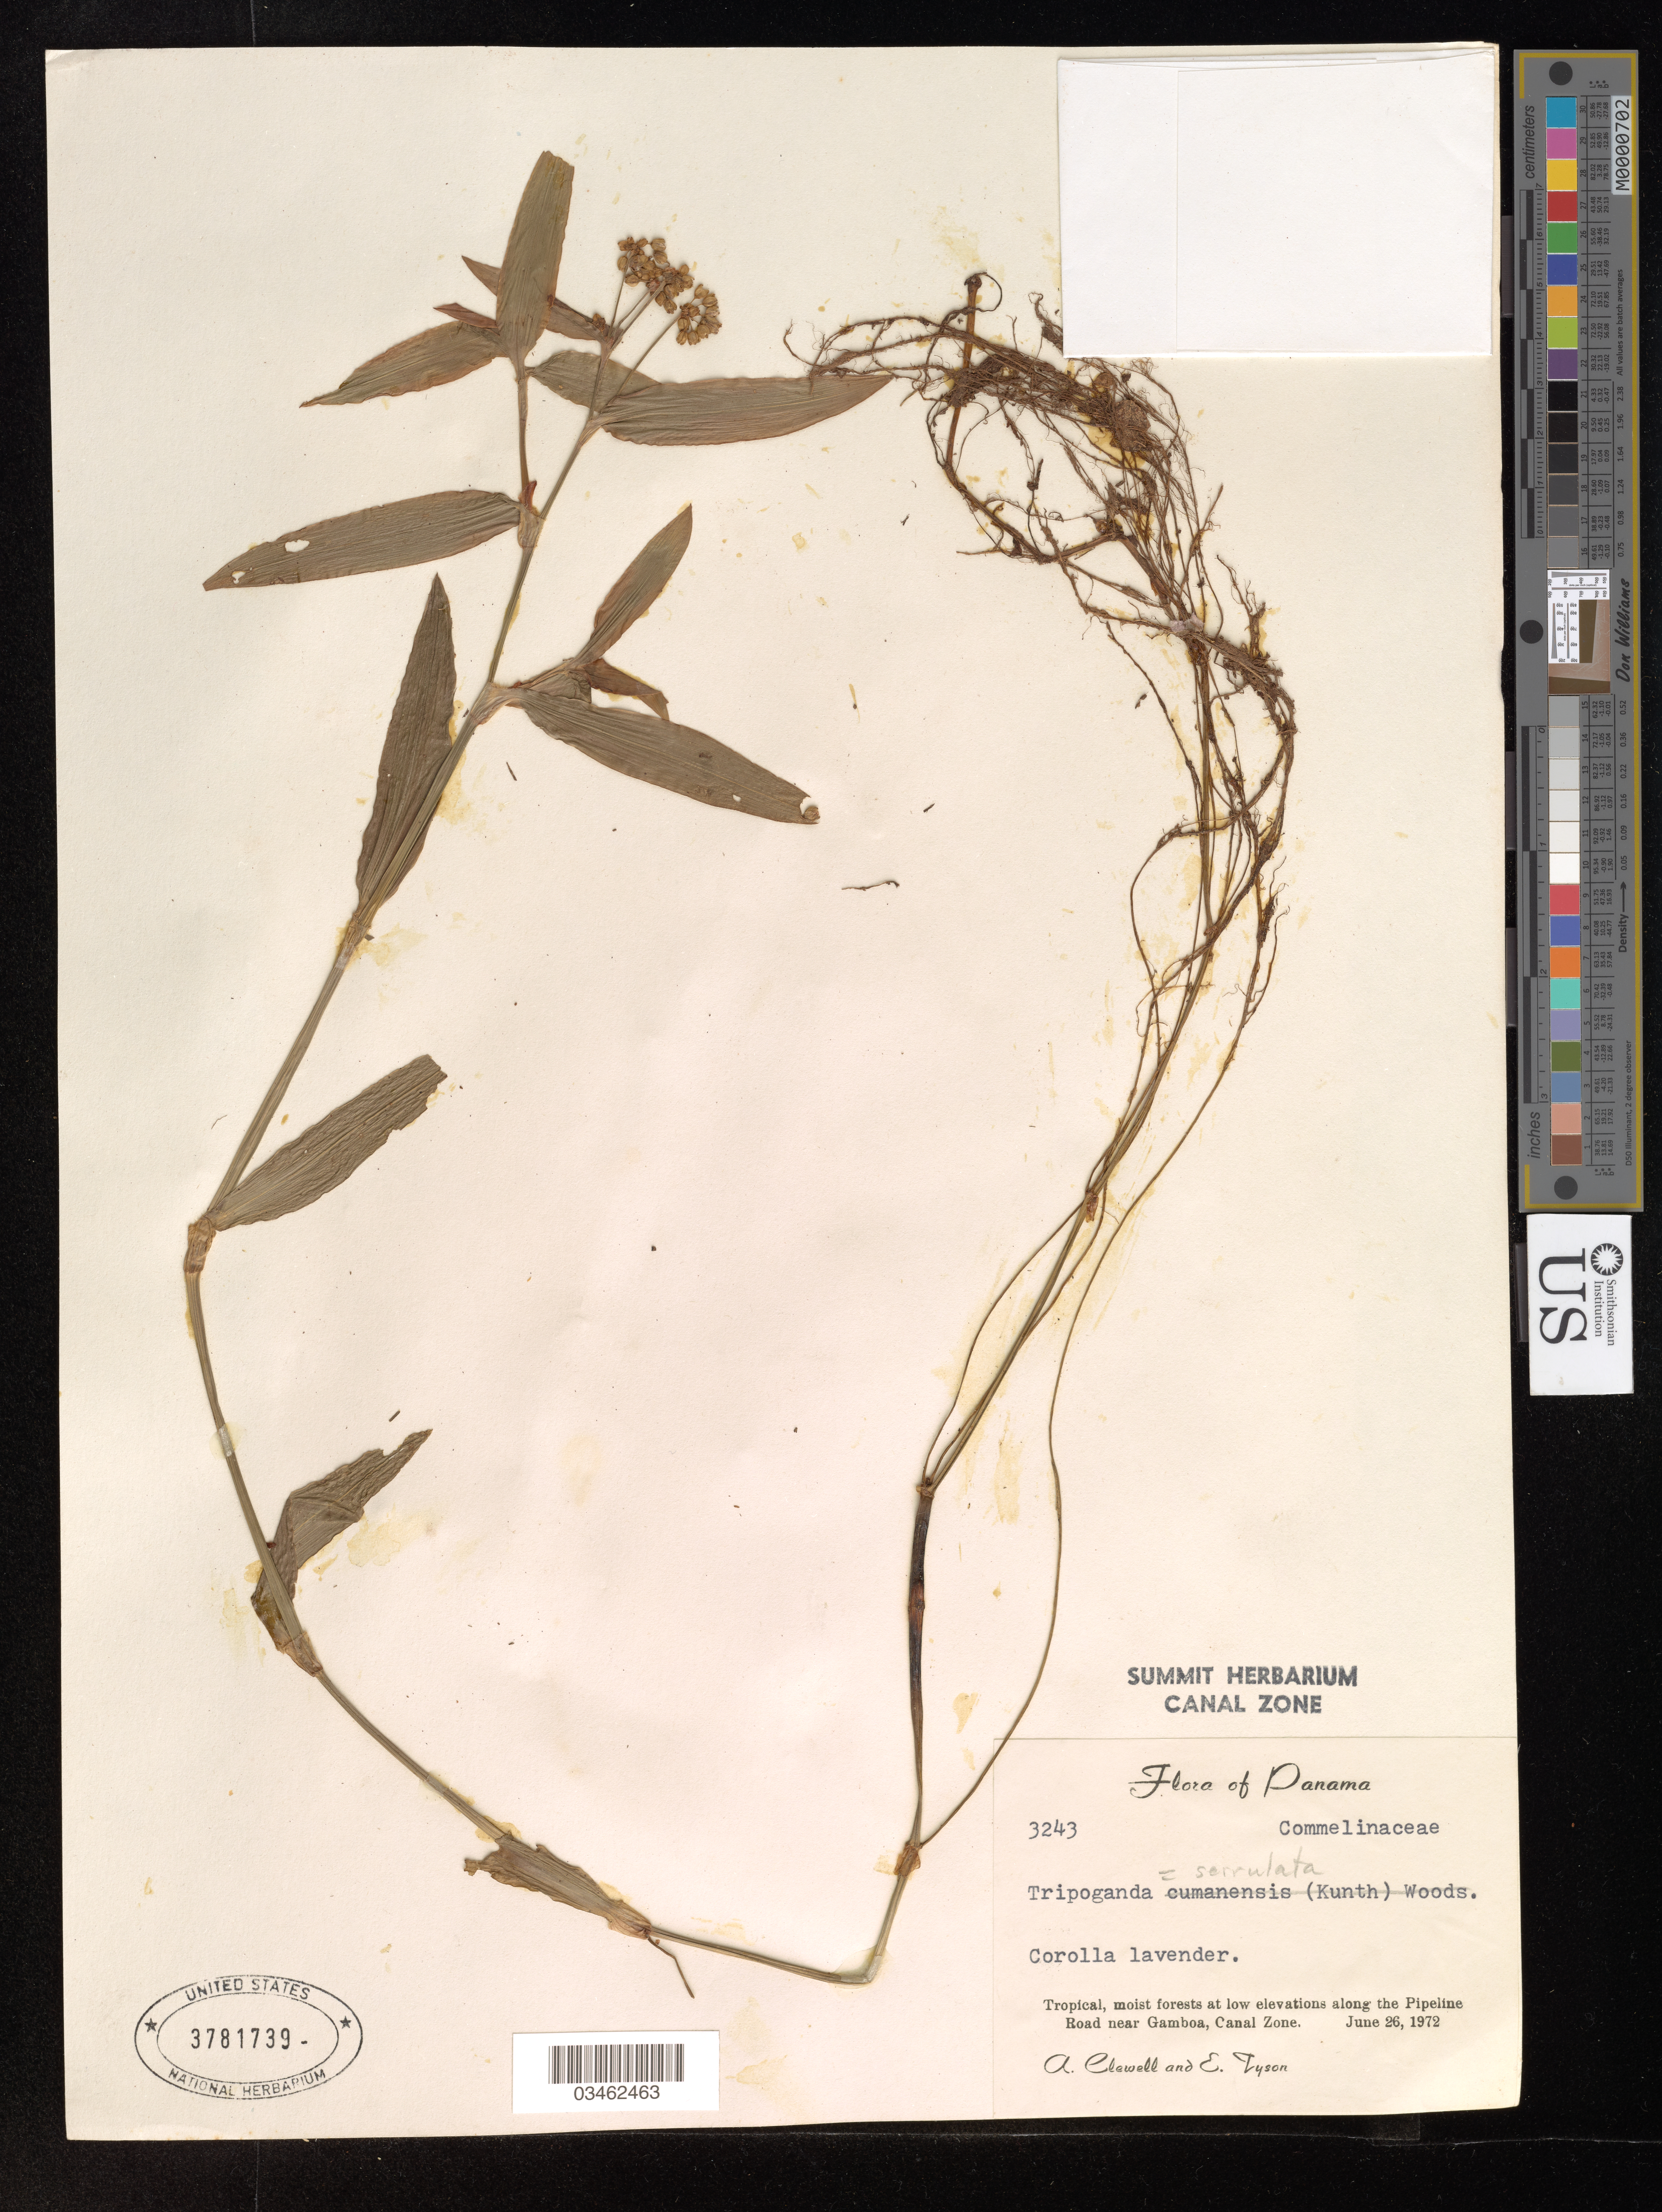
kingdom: Plantae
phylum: Tracheophyta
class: Liliopsida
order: Commelinales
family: Commelinaceae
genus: Tripogandra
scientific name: Tripogandra serrulata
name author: (Vahl) Handlos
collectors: A. Clewell & E. Tyson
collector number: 3243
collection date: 1972-06-26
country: Panama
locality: Tropical, moist forests at low elevations along the Pipeline Road near Gamboa, Canal Zone.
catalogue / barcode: US 3781739